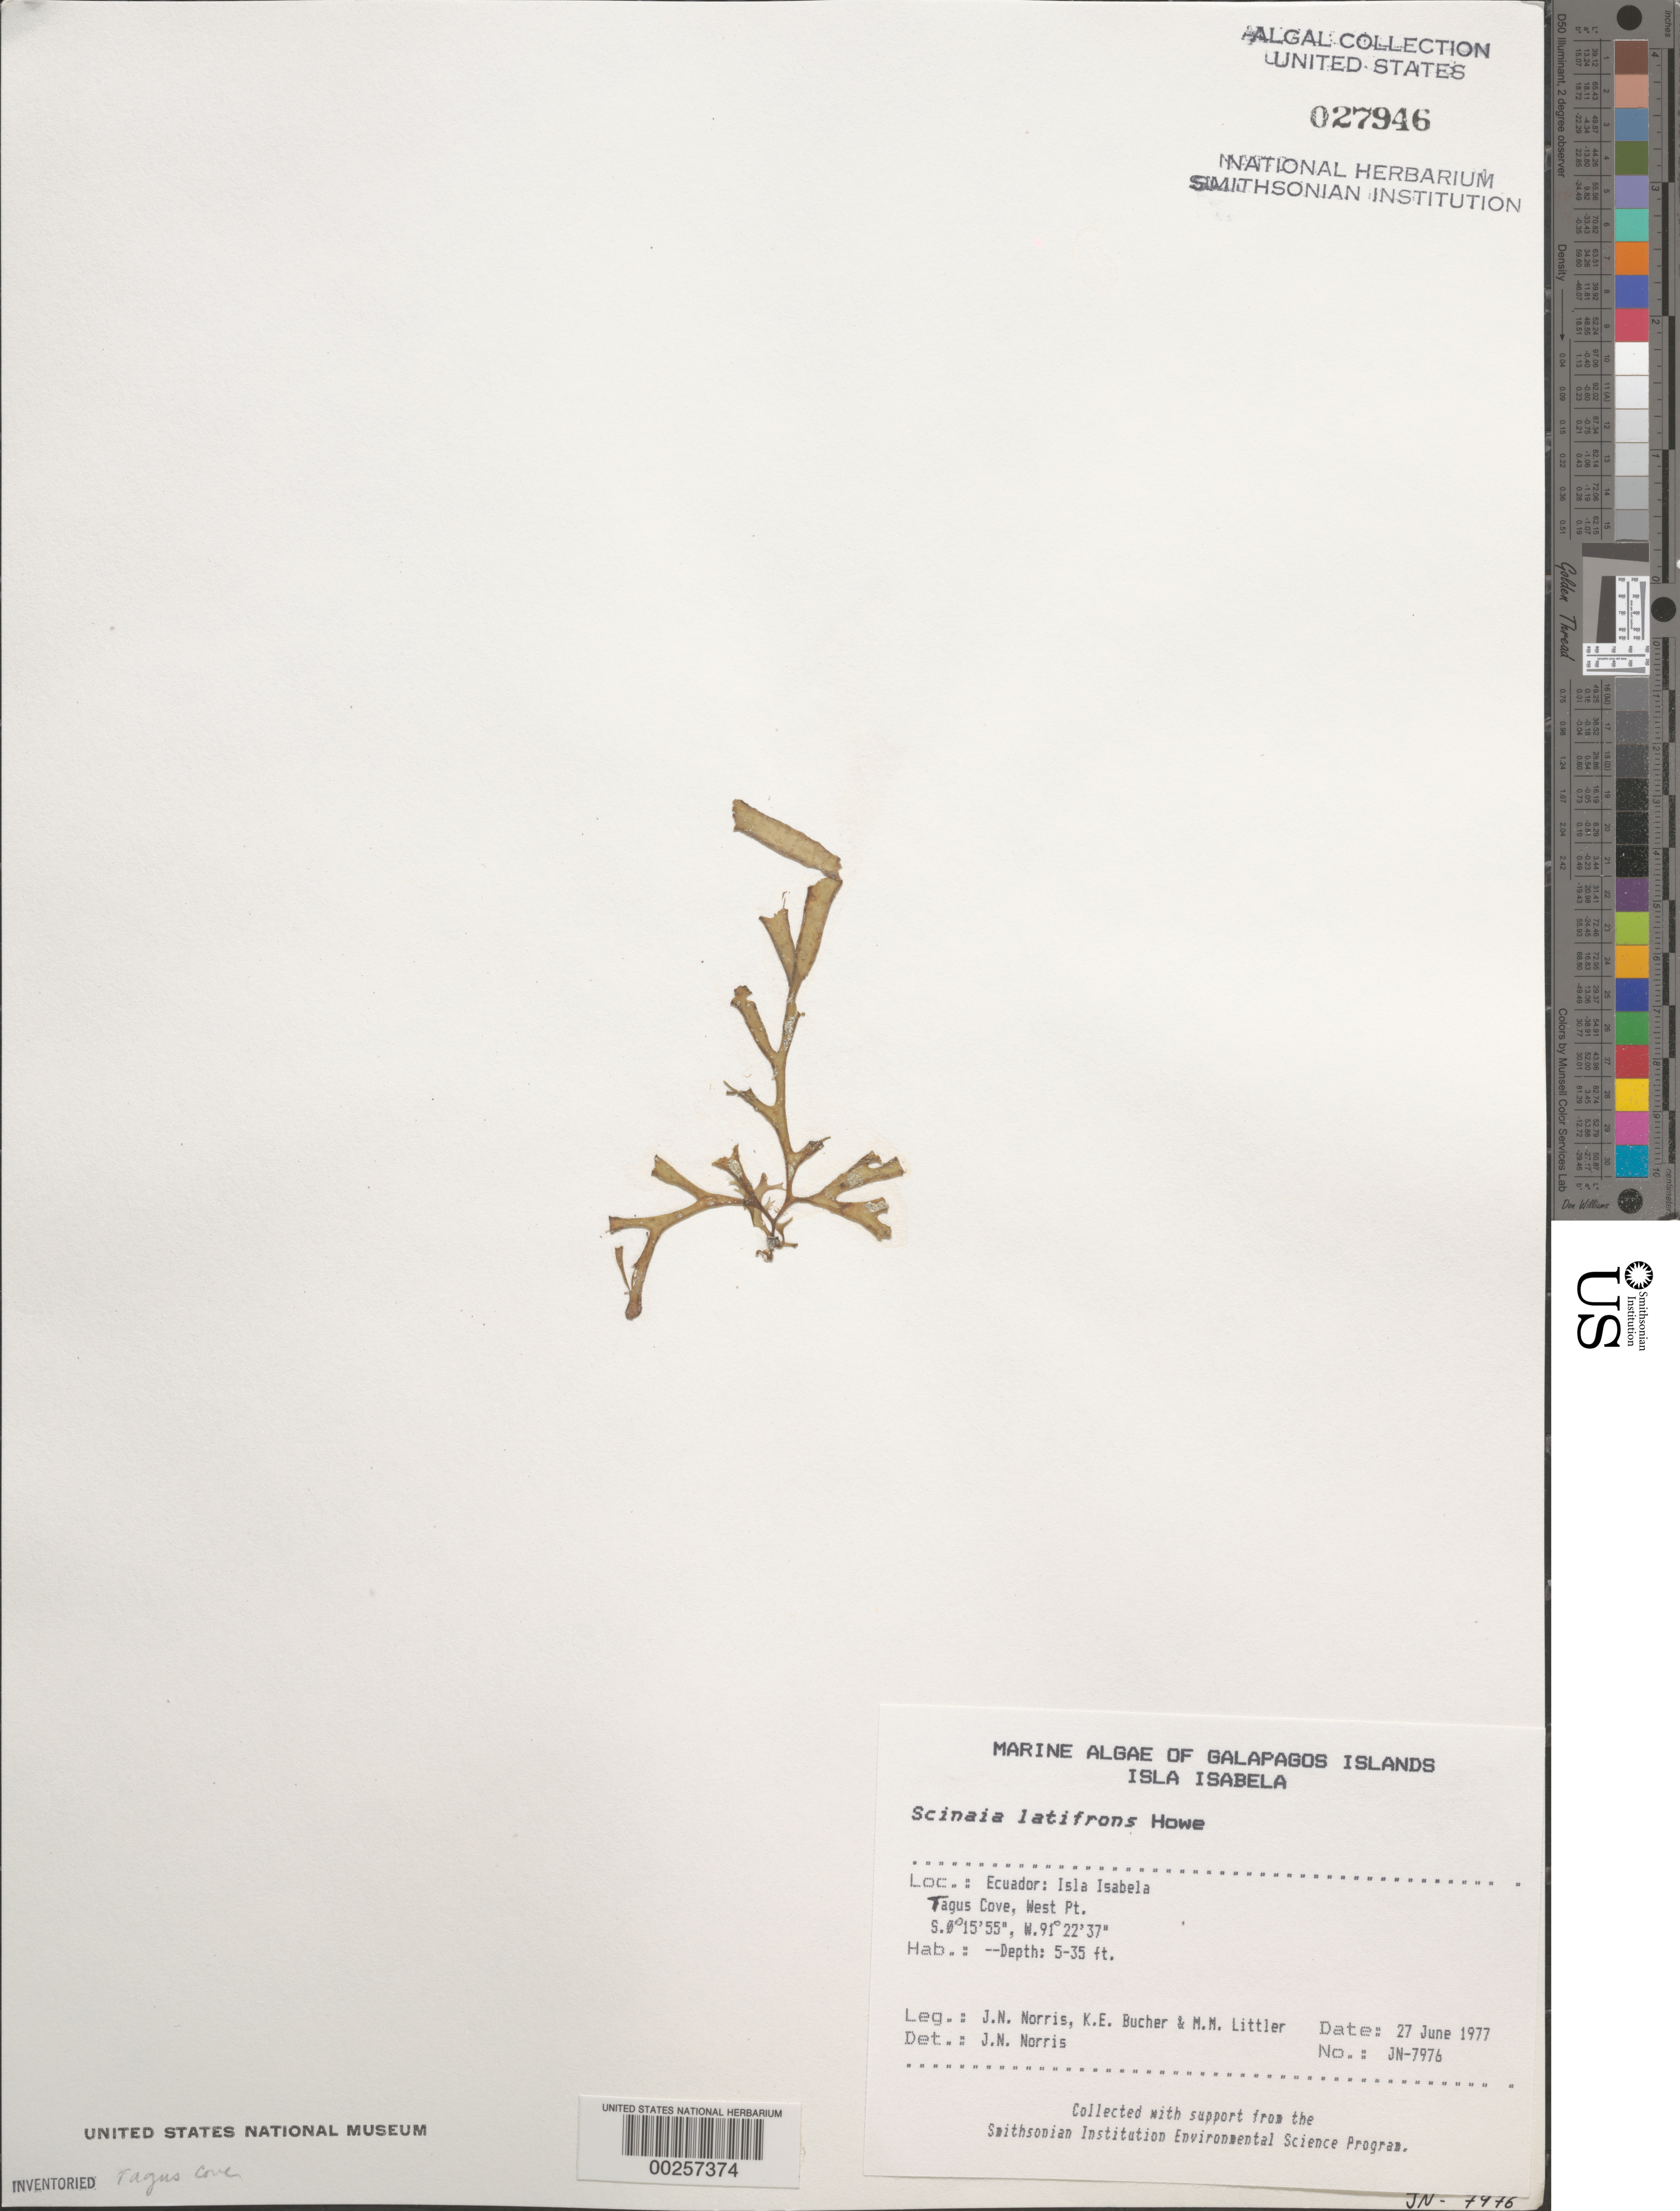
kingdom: Plantae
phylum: Rhodophyta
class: Florideophyceae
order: Nemaliales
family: Scinaiaceae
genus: Scinaia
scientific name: Scinaia latifrons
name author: M. Howe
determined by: Norris, James N.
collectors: J. N. Norris, K. E. Bucher & M. M. Littler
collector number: JN-7976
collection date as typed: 27 Jun 1977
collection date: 1977-06-27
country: Ecuador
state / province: Colón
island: Isabela [Albemarle]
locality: Tagus Cove, West Point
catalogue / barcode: US 27946